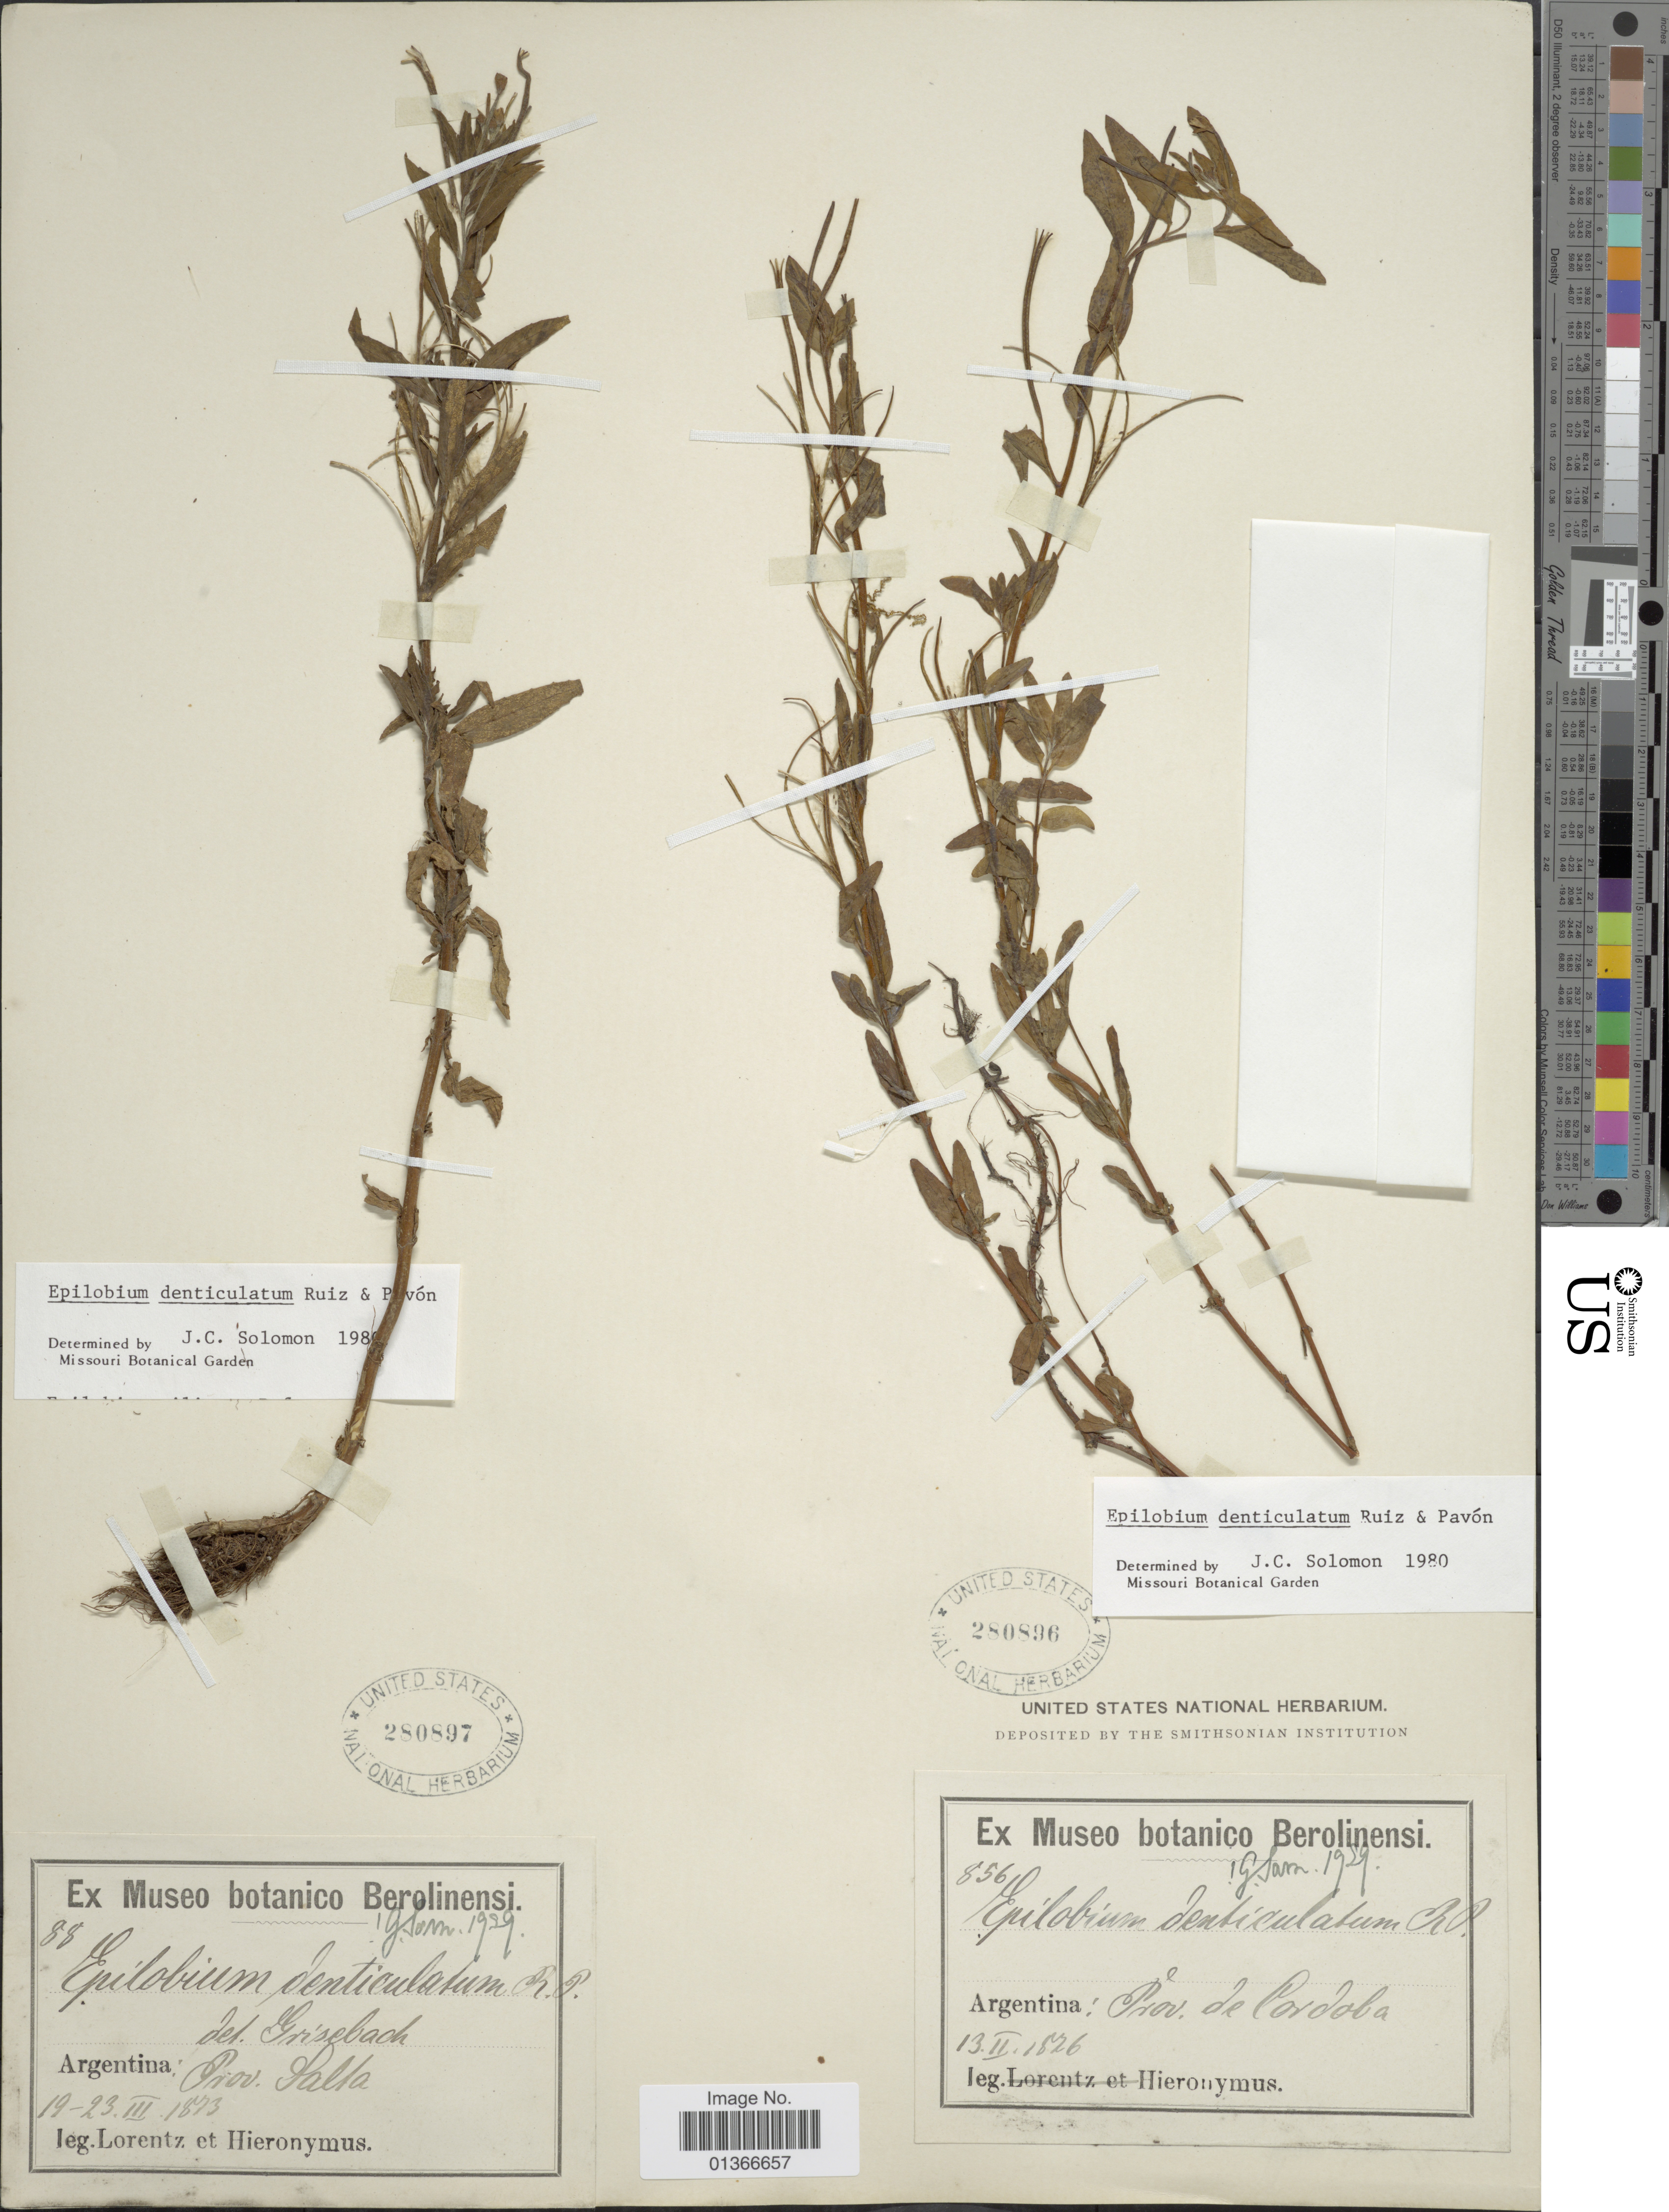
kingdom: Plantae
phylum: Tracheophyta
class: Magnoliopsida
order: Myrtales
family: Onagraceae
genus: Epilobium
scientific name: Epilobium denticulatum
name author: Ruiz & Pav.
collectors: -. Hieronymus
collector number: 856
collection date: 1826-02-13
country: Argentina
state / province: Cordoba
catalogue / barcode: US 280896